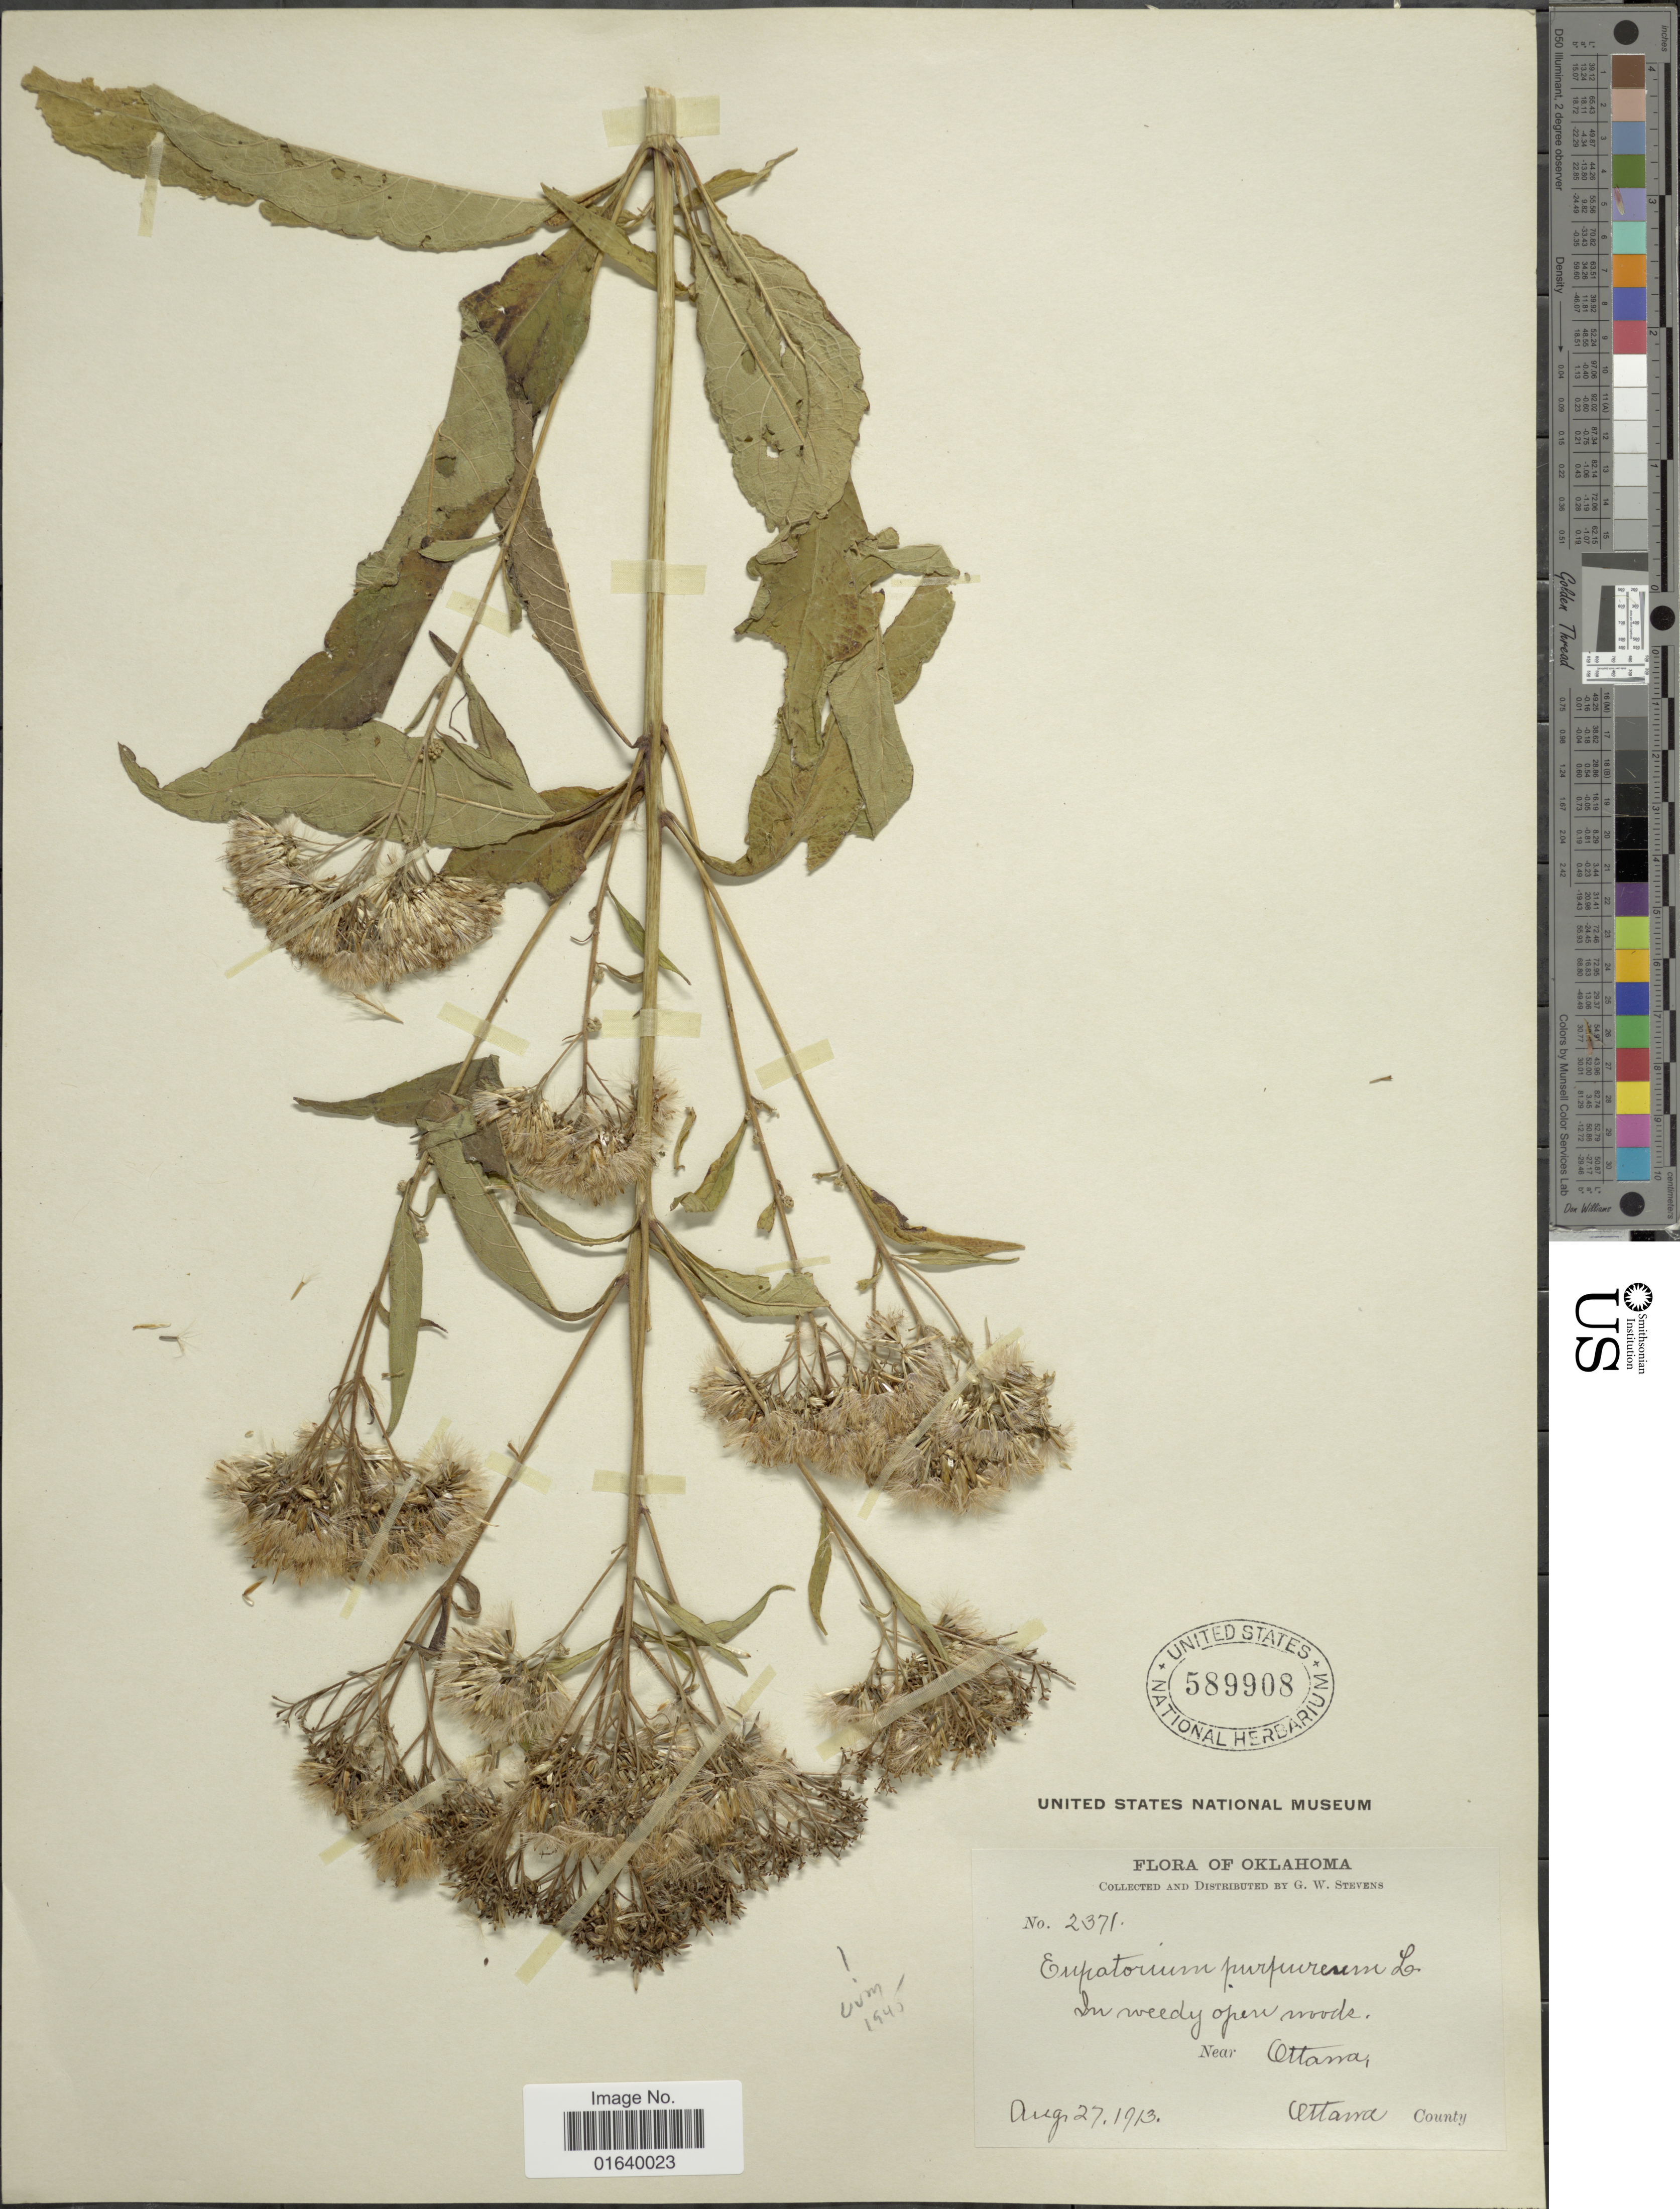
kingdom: Plantae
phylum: Tracheophyta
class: Magnoliopsida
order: Asterales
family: Asteraceae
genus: Eupatorium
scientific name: Eupatorium purpureum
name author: (L.) E.E. Lamont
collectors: G. W. Stevens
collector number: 2371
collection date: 1913-08-27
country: United States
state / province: Oklahoma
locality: Oklahoma, near Ottama. Ottawa County.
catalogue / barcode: US 589908